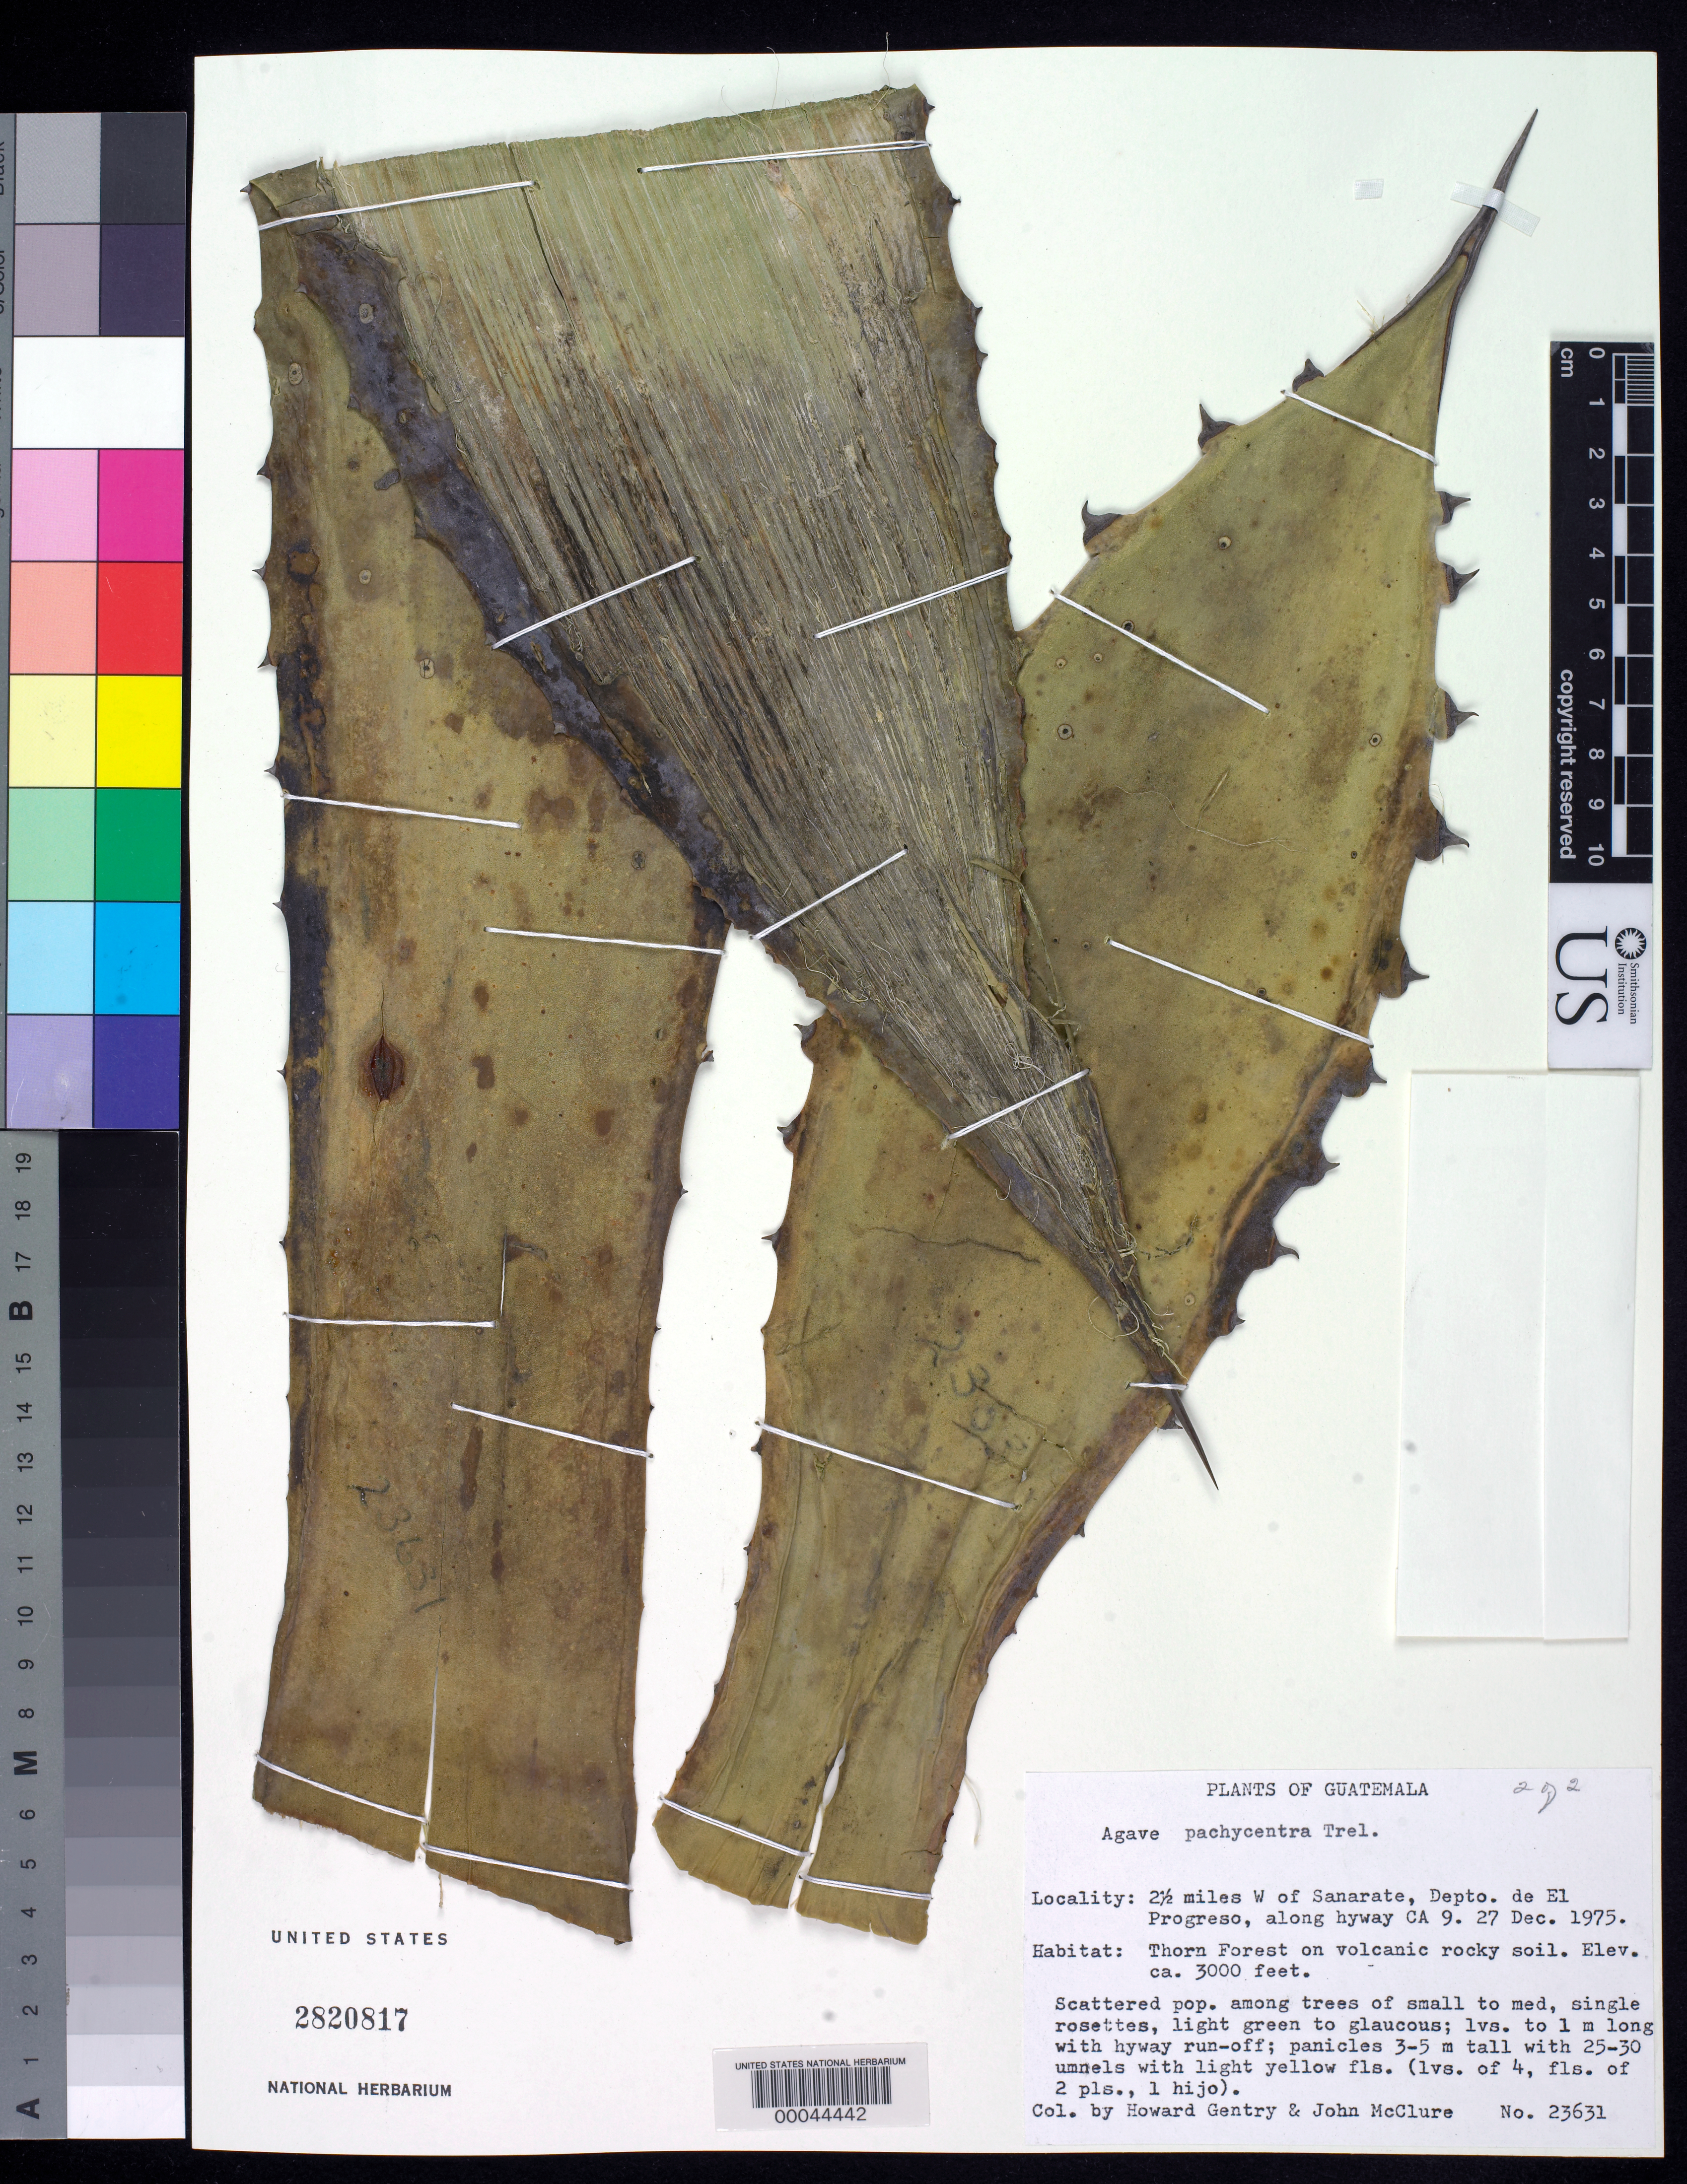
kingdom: Plantae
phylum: Tracheophyta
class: Liliopsida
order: Asparagales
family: Asparagaceae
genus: Agave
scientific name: Agave pachycentra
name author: Trel.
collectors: H. S. Gentry & J. McClure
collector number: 23631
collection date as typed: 27 Dec 1975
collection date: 1975-12-27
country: Guatemala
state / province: El Progreso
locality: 2.5 mi W of Sanarate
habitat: Thorn forest on volcanic rocky soil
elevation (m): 914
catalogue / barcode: US 2820817